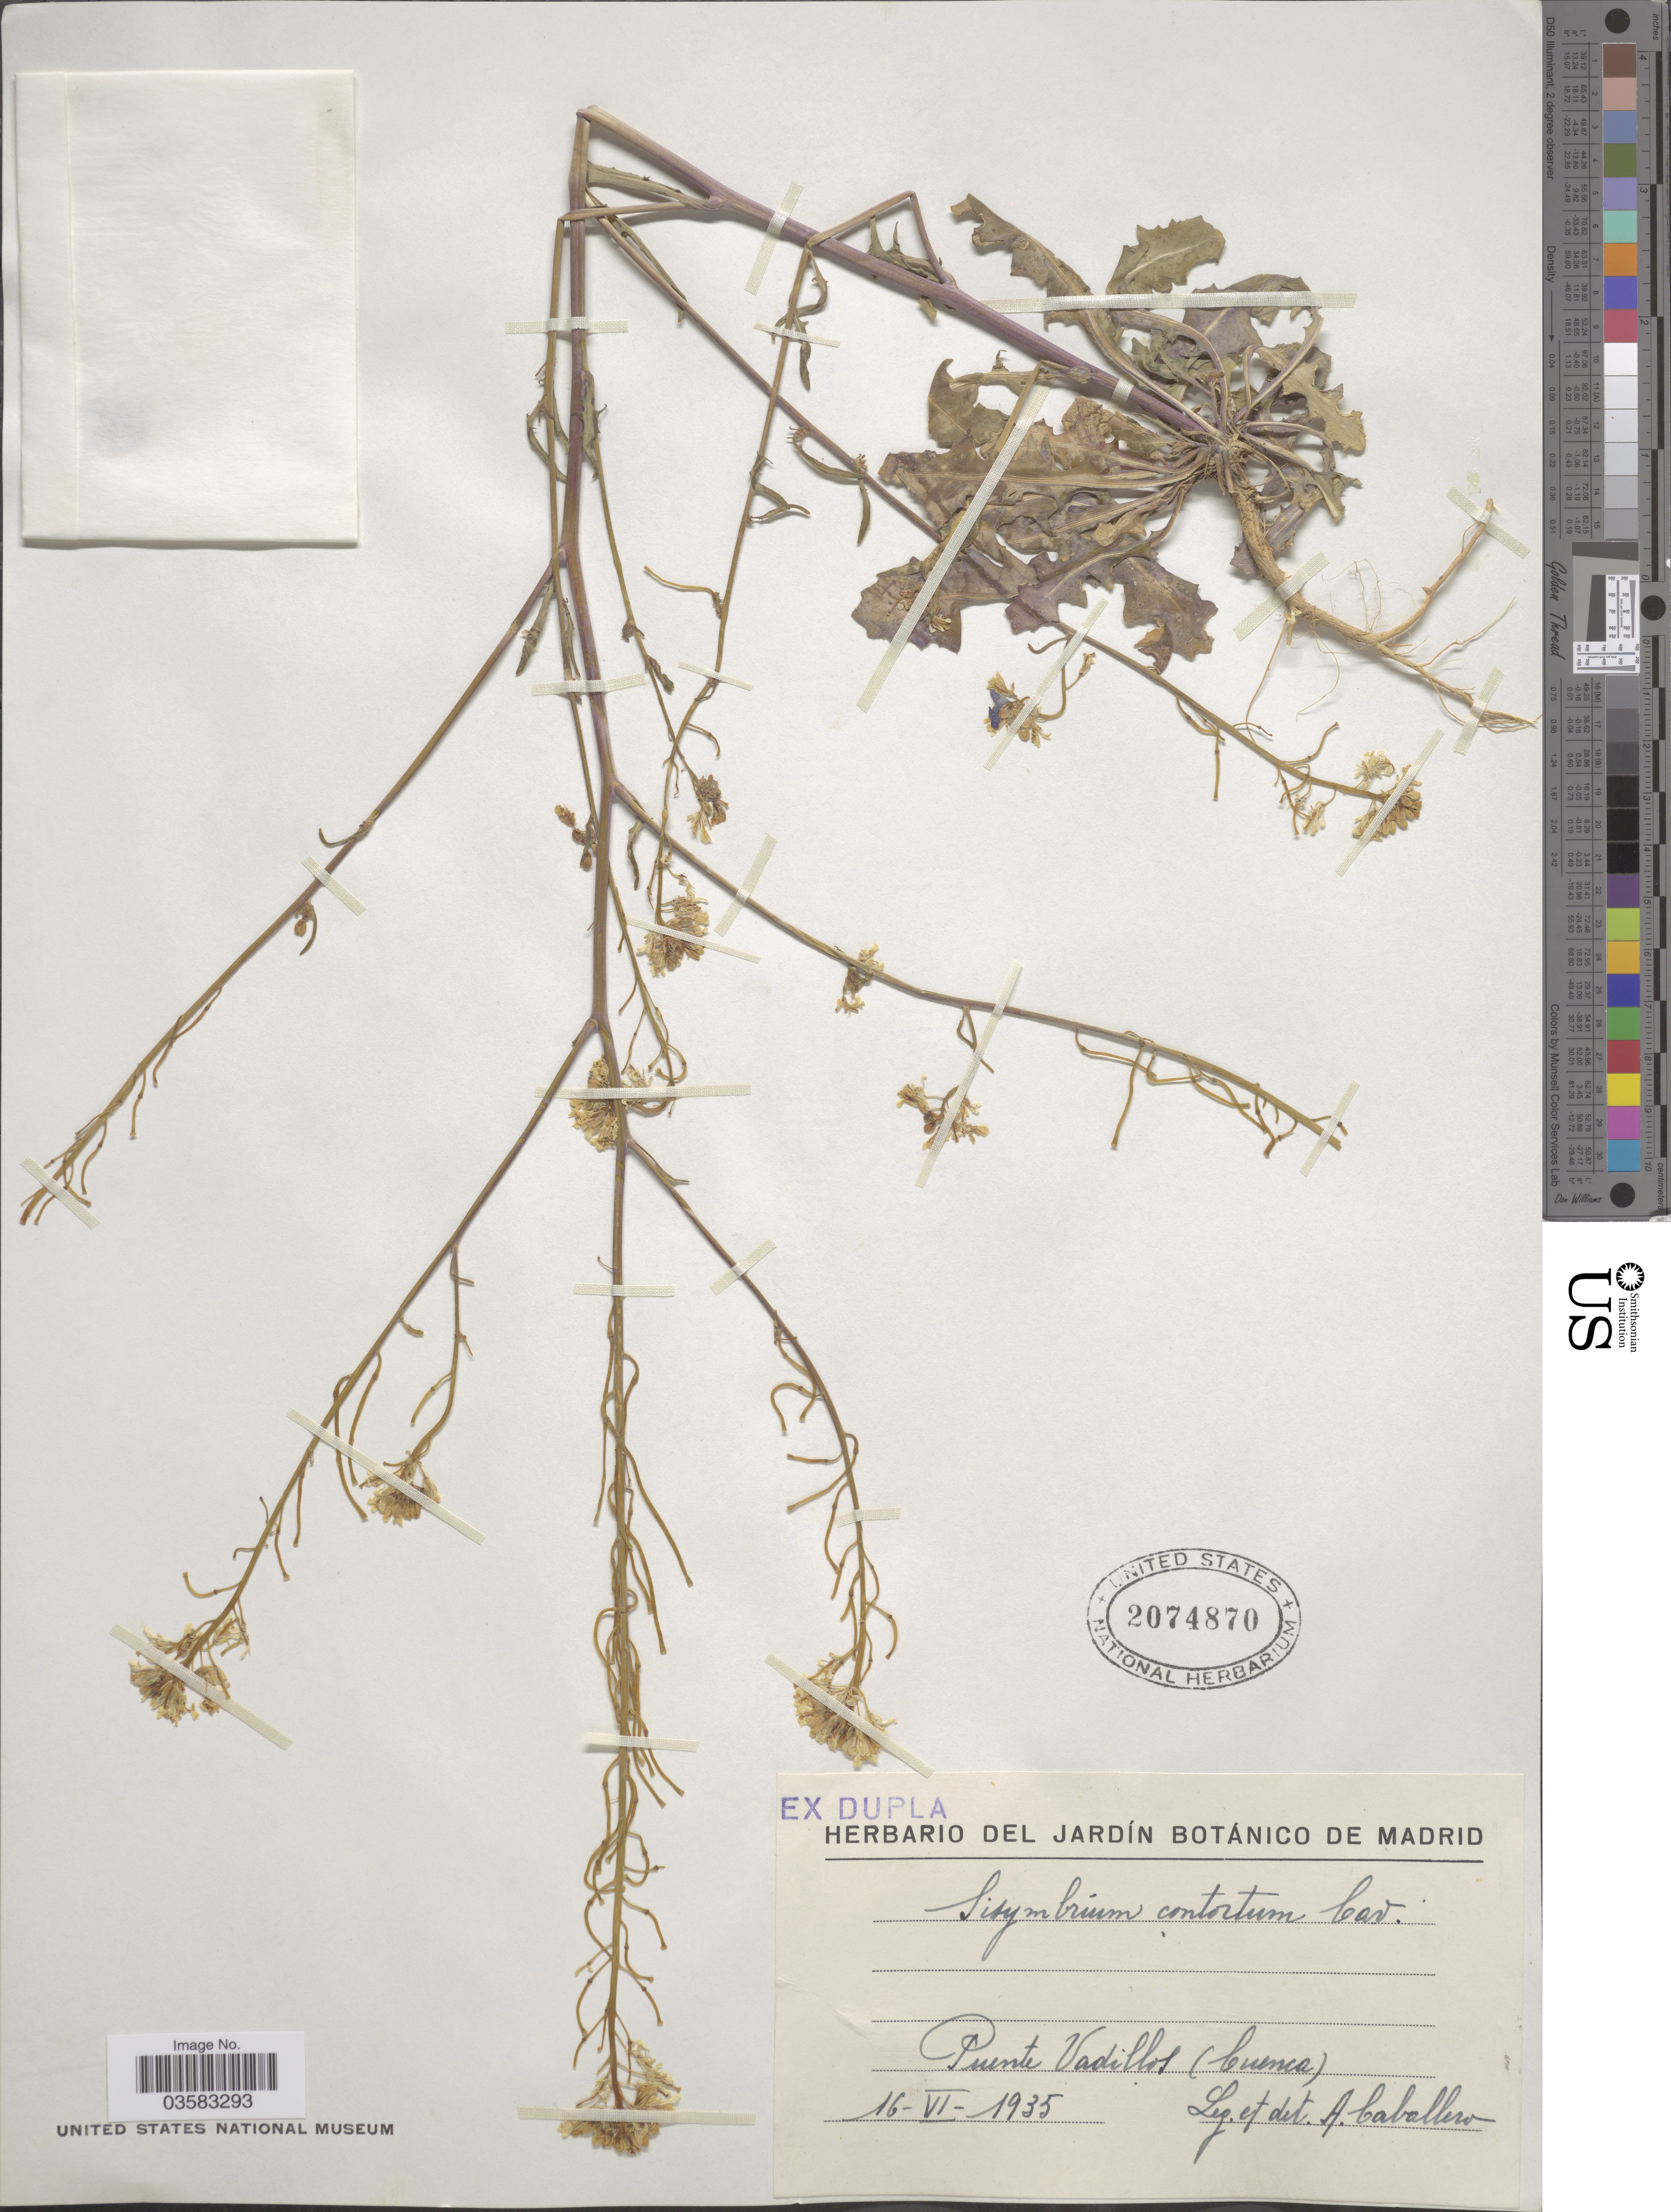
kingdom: Plantae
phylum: Tracheophyta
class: Magnoliopsida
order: Brassicales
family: Brassicaceae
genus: Sisymbrium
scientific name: Sisymbrium contortum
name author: Cav.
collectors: A. Caballero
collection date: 1935-06-16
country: Spain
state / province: Madrid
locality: Puente Vadillos (Cuenca).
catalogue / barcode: US 2074870